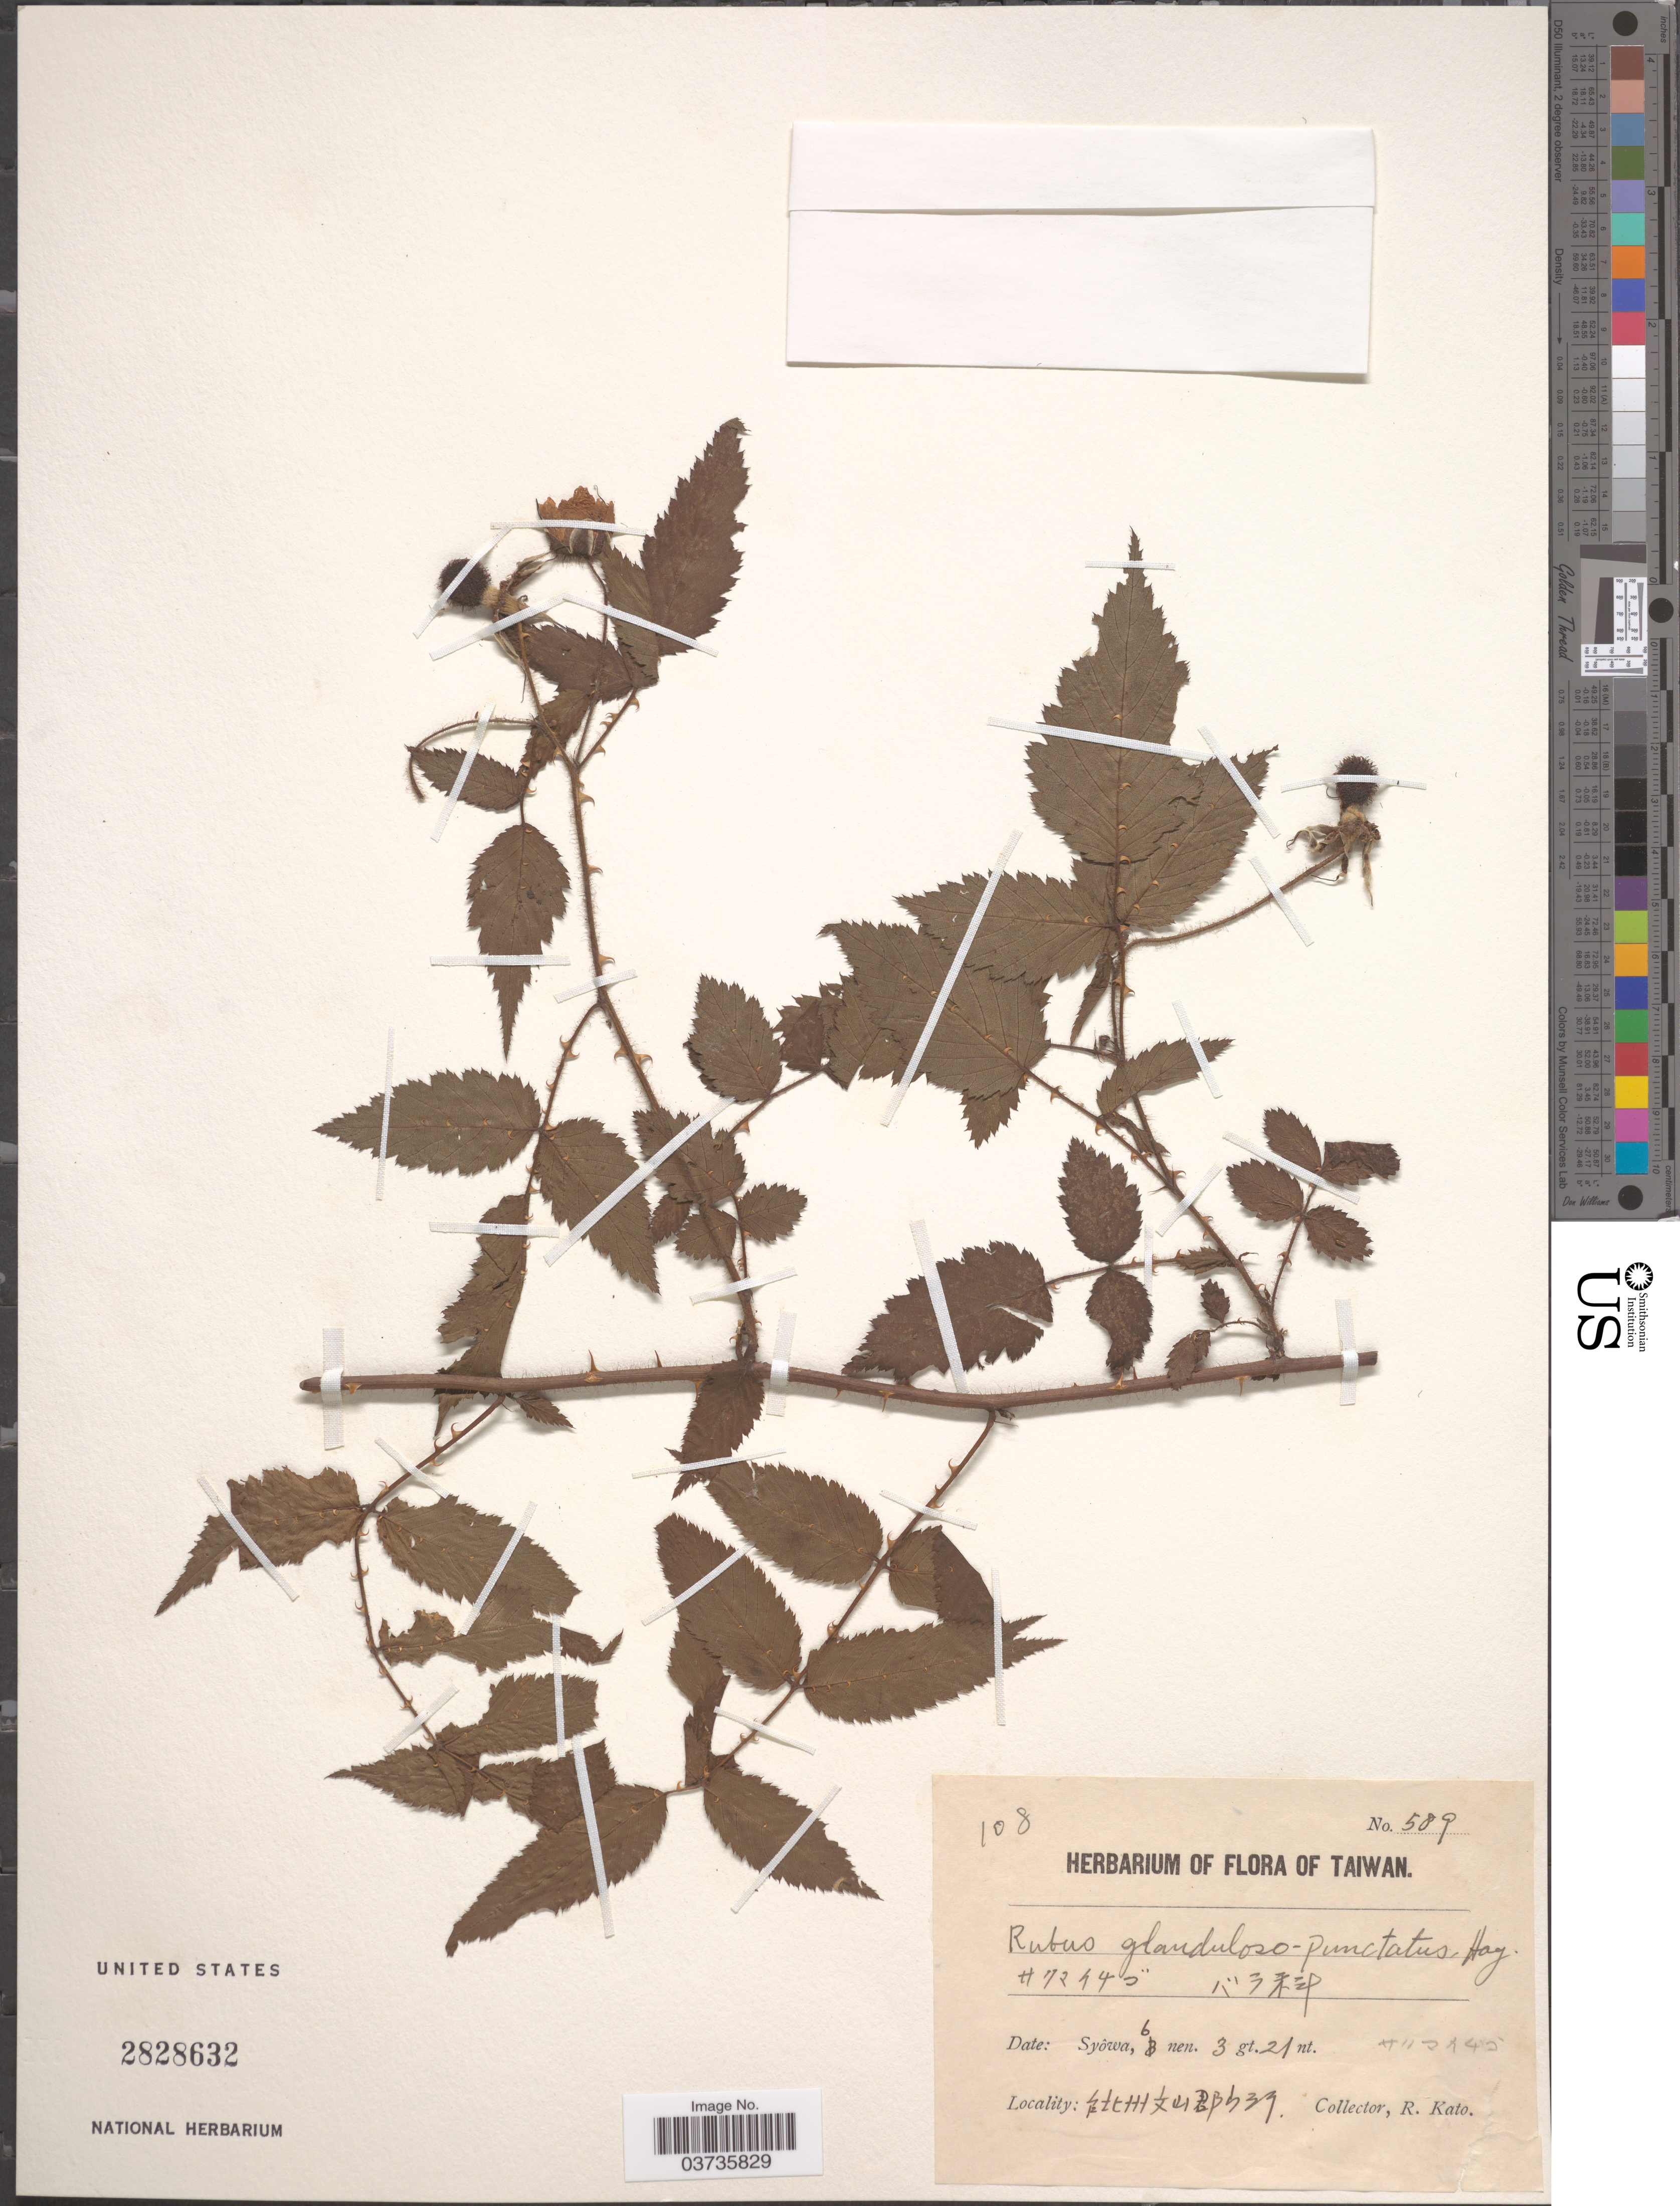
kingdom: Plantae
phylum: Tracheophyta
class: Magnoliopsida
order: Rosales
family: Rosaceae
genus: Rubus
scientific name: Rubus glandulosus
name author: Bellardi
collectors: R. Kato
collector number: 589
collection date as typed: Transcribed d/m/y: 6/3/21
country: Taiwan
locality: X.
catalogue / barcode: US 2828632